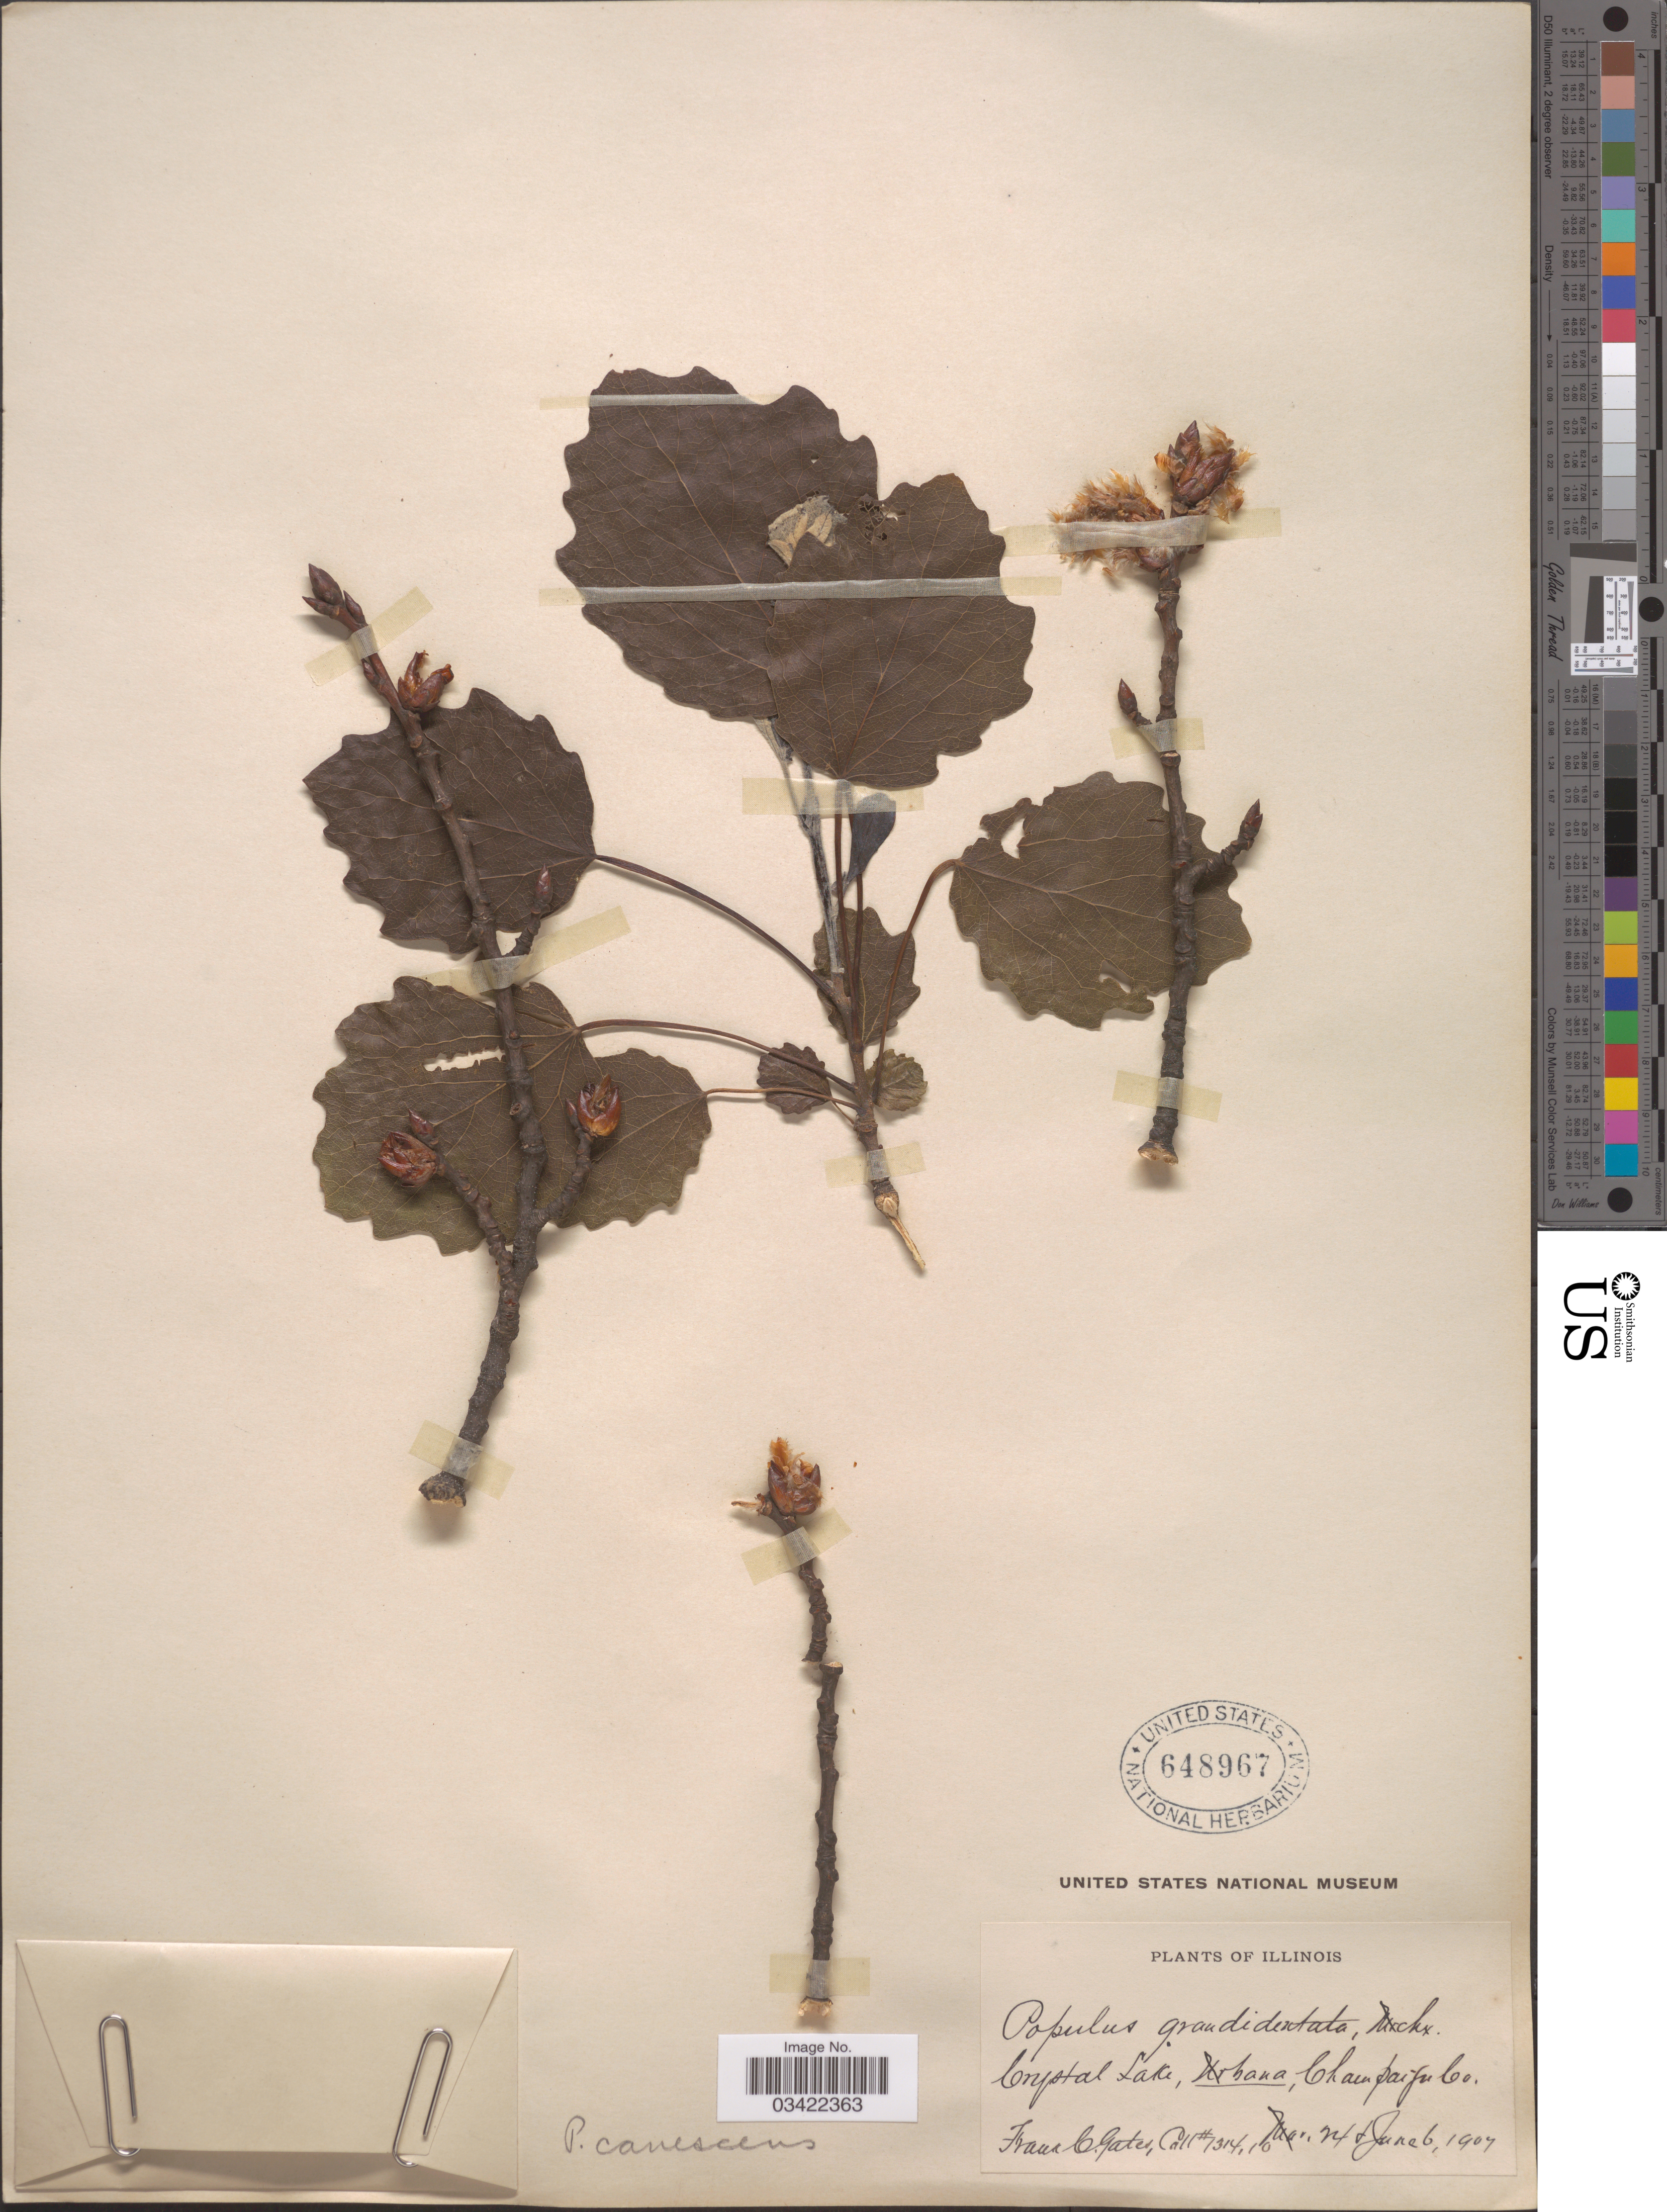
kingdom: Plantae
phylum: Tracheophyta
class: Magnoliopsida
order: Malpighiales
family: Salicaceae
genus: Populus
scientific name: Populus x rouleauana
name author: B. Boivin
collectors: F. C. Gates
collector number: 131410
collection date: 1907-03-24/1907-06-06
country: United States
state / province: Illinois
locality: Crystal Lake, Urbana, Champaign Co.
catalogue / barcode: US 648967